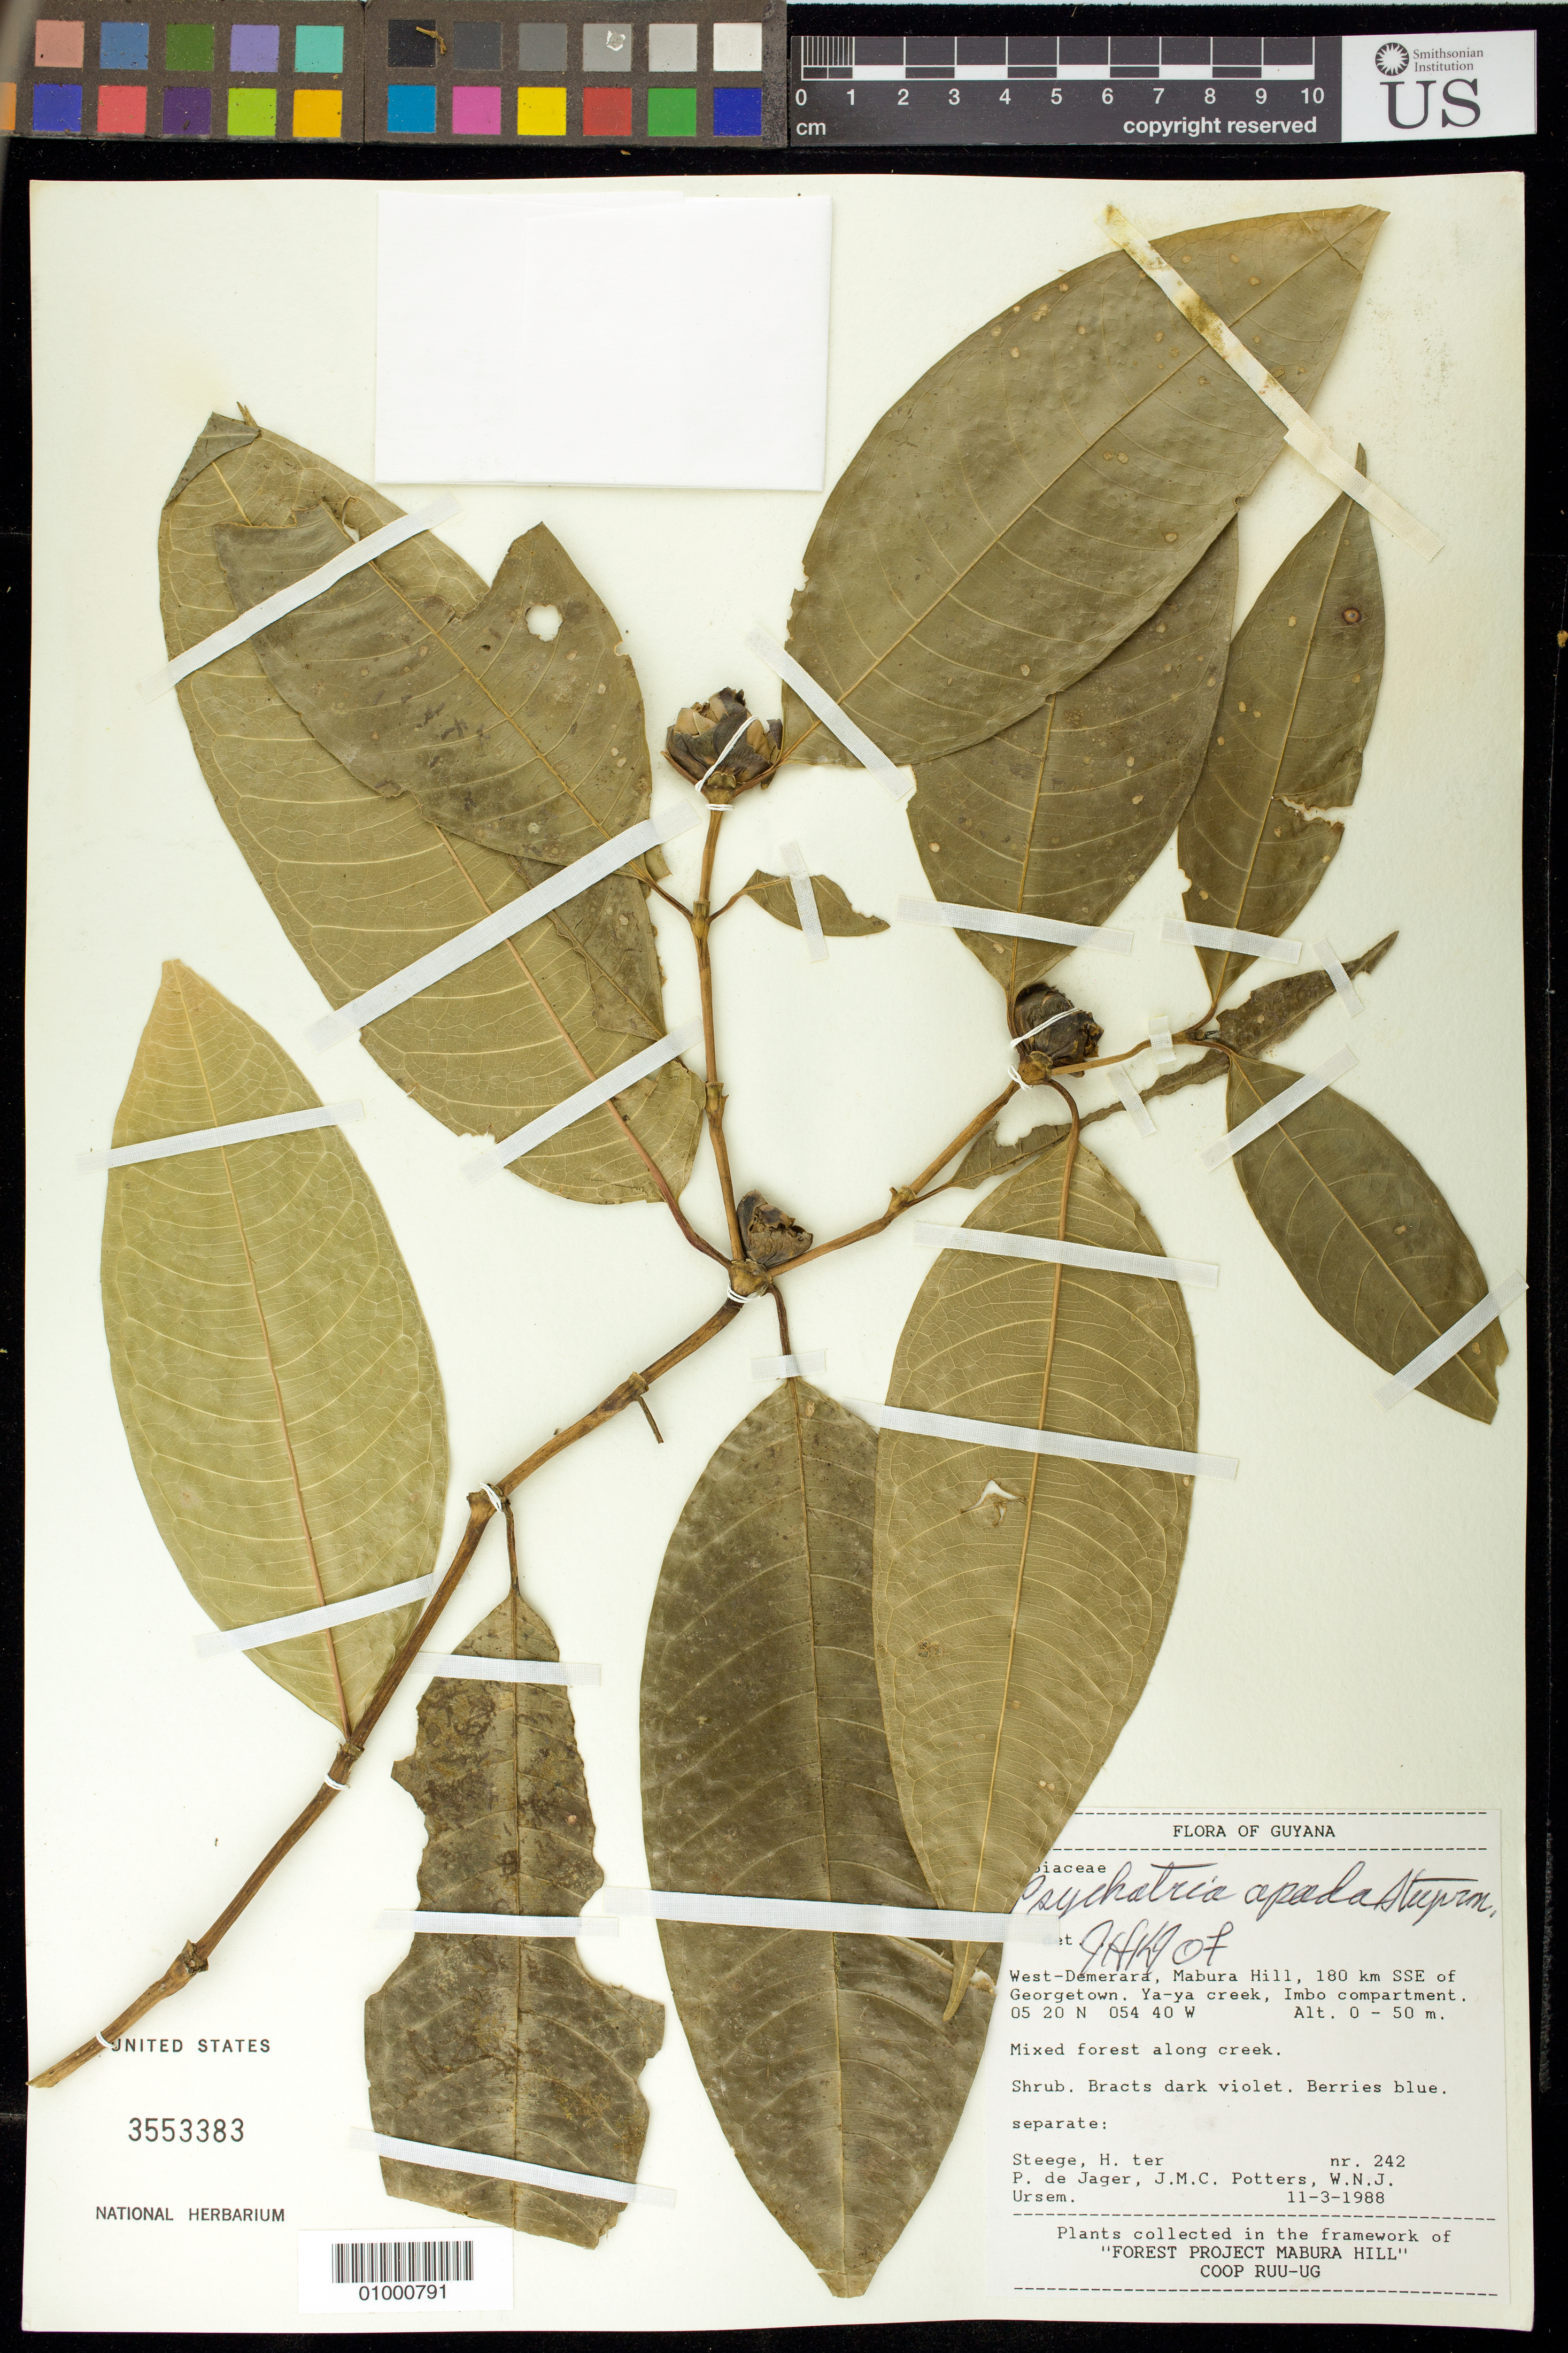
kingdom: Plantae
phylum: Tracheophyta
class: Magnoliopsida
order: Gentianales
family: Rubiaceae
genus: Palicourea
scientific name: Palicourea apoda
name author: (Steyerm.) Delprete & J.H. Kirkbr.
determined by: Kirkbride, J. H., Jr.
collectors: H. ter Steege, P. De Jager, J. Potters & W. Ursem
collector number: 242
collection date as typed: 11-Mar-88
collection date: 1988-03-11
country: Guyana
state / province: U. Demerara-Berbice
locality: Mabura Hill, 180 km SSE of Georgetown, Ya-Ya Creek, Imbo compartment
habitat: Mixed forest along creek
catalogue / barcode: US 3553383